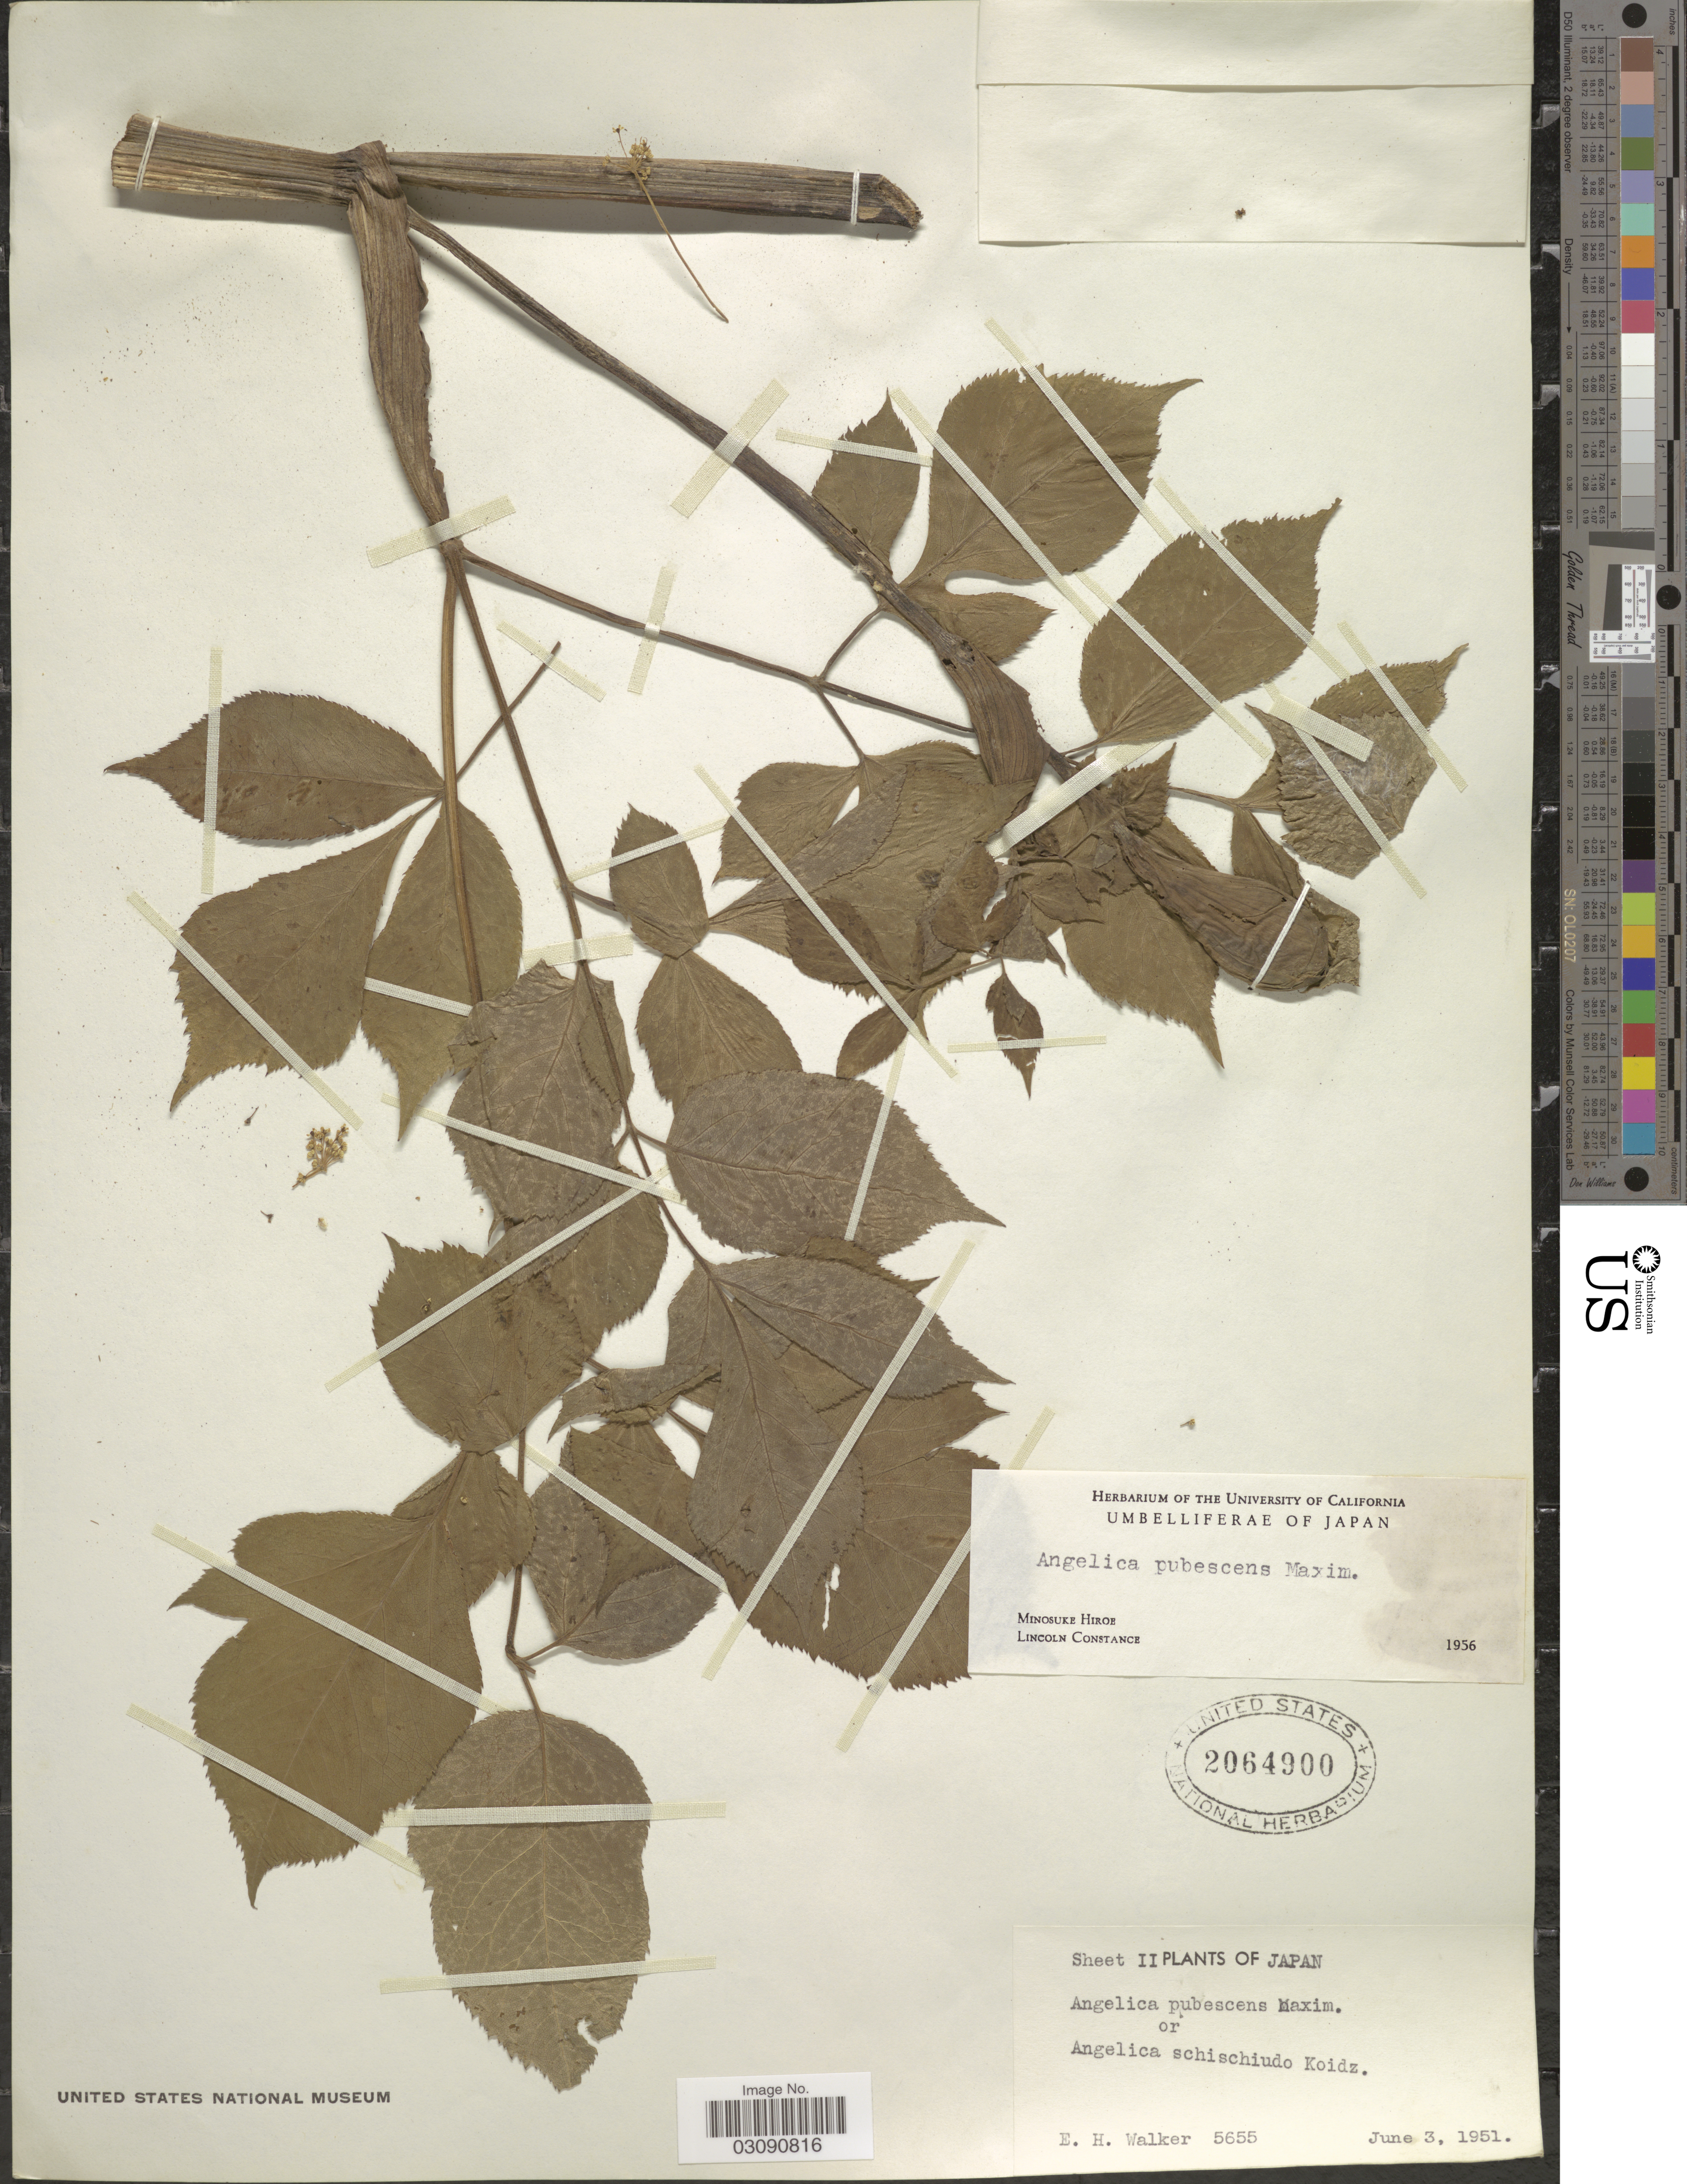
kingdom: Plantae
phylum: Tracheophyta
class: Magnoliopsida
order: Apiales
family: Apiaceae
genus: Angelica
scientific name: Angelica pubescens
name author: Maxim.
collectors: E. H. Walker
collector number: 5655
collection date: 1951-06-03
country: Japan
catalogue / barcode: US 2064900